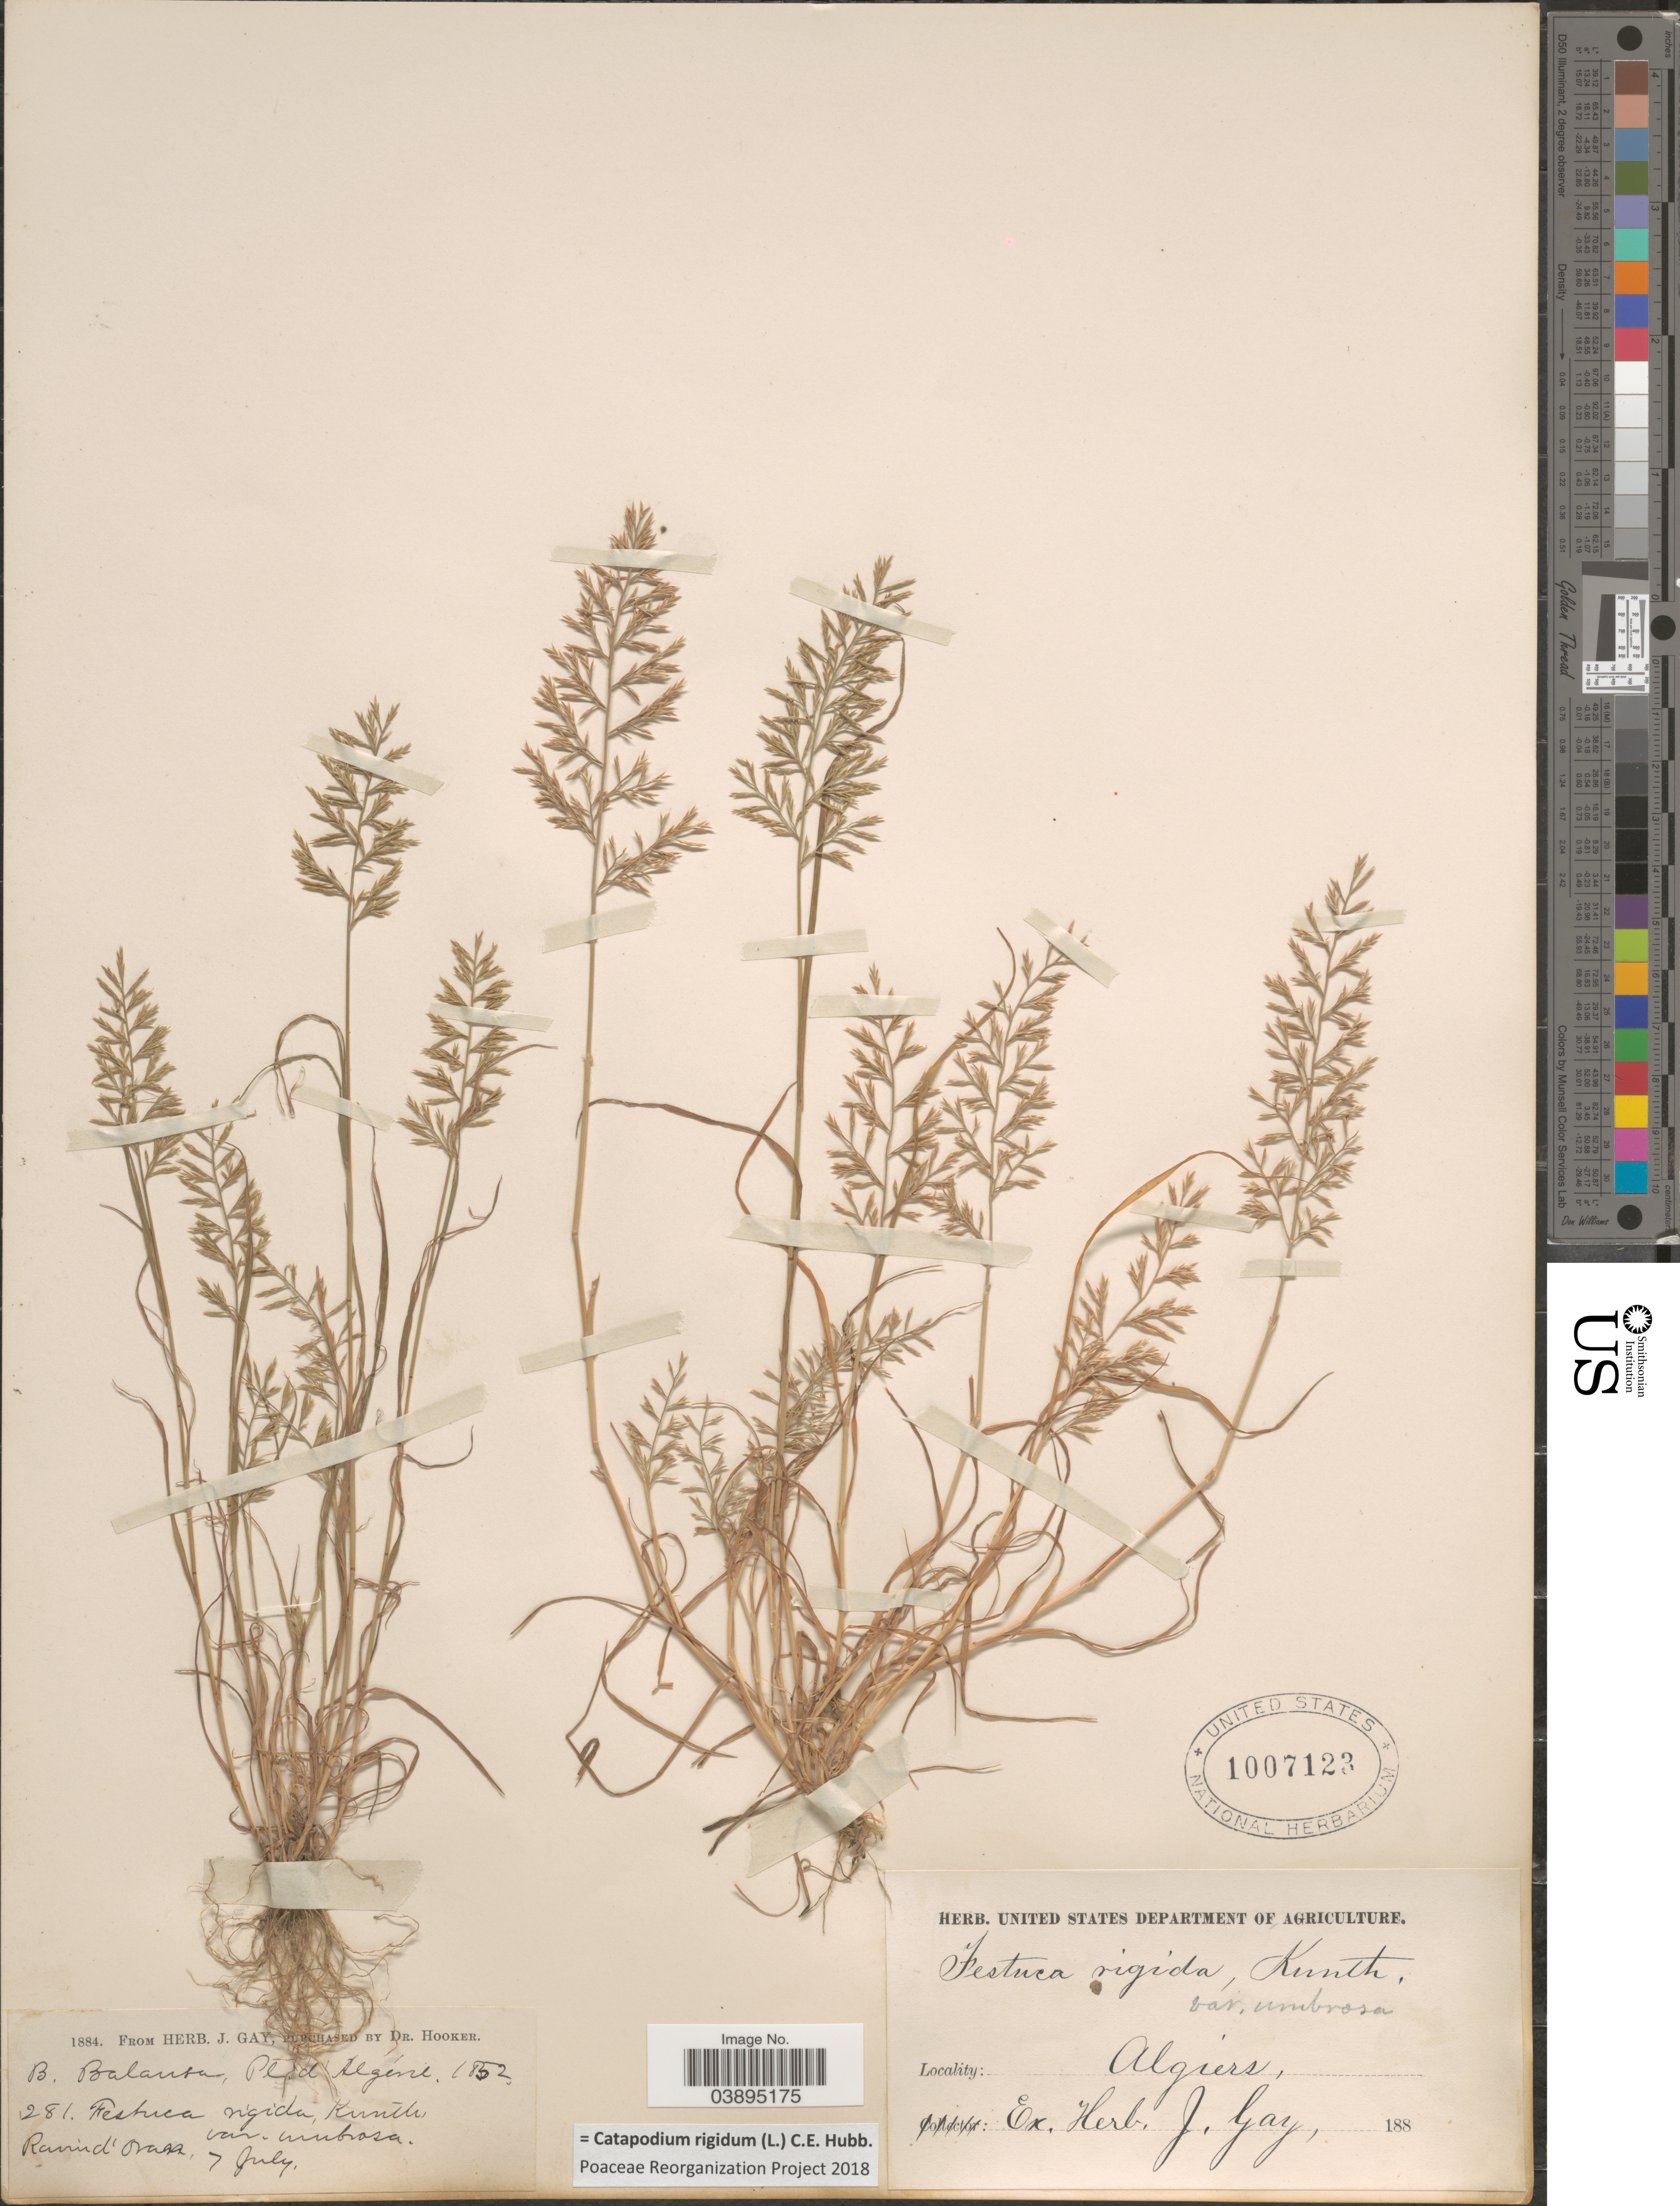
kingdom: Plantae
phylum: Tracheophyta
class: Liliopsida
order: Poales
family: Poaceae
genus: Catapodium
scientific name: Catapodium rigidum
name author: (L.) C.E. Hubb.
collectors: B. Balansa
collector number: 281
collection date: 1852-07-07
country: Algeria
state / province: Oran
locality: Ravin d'Oran.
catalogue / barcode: US 1007123